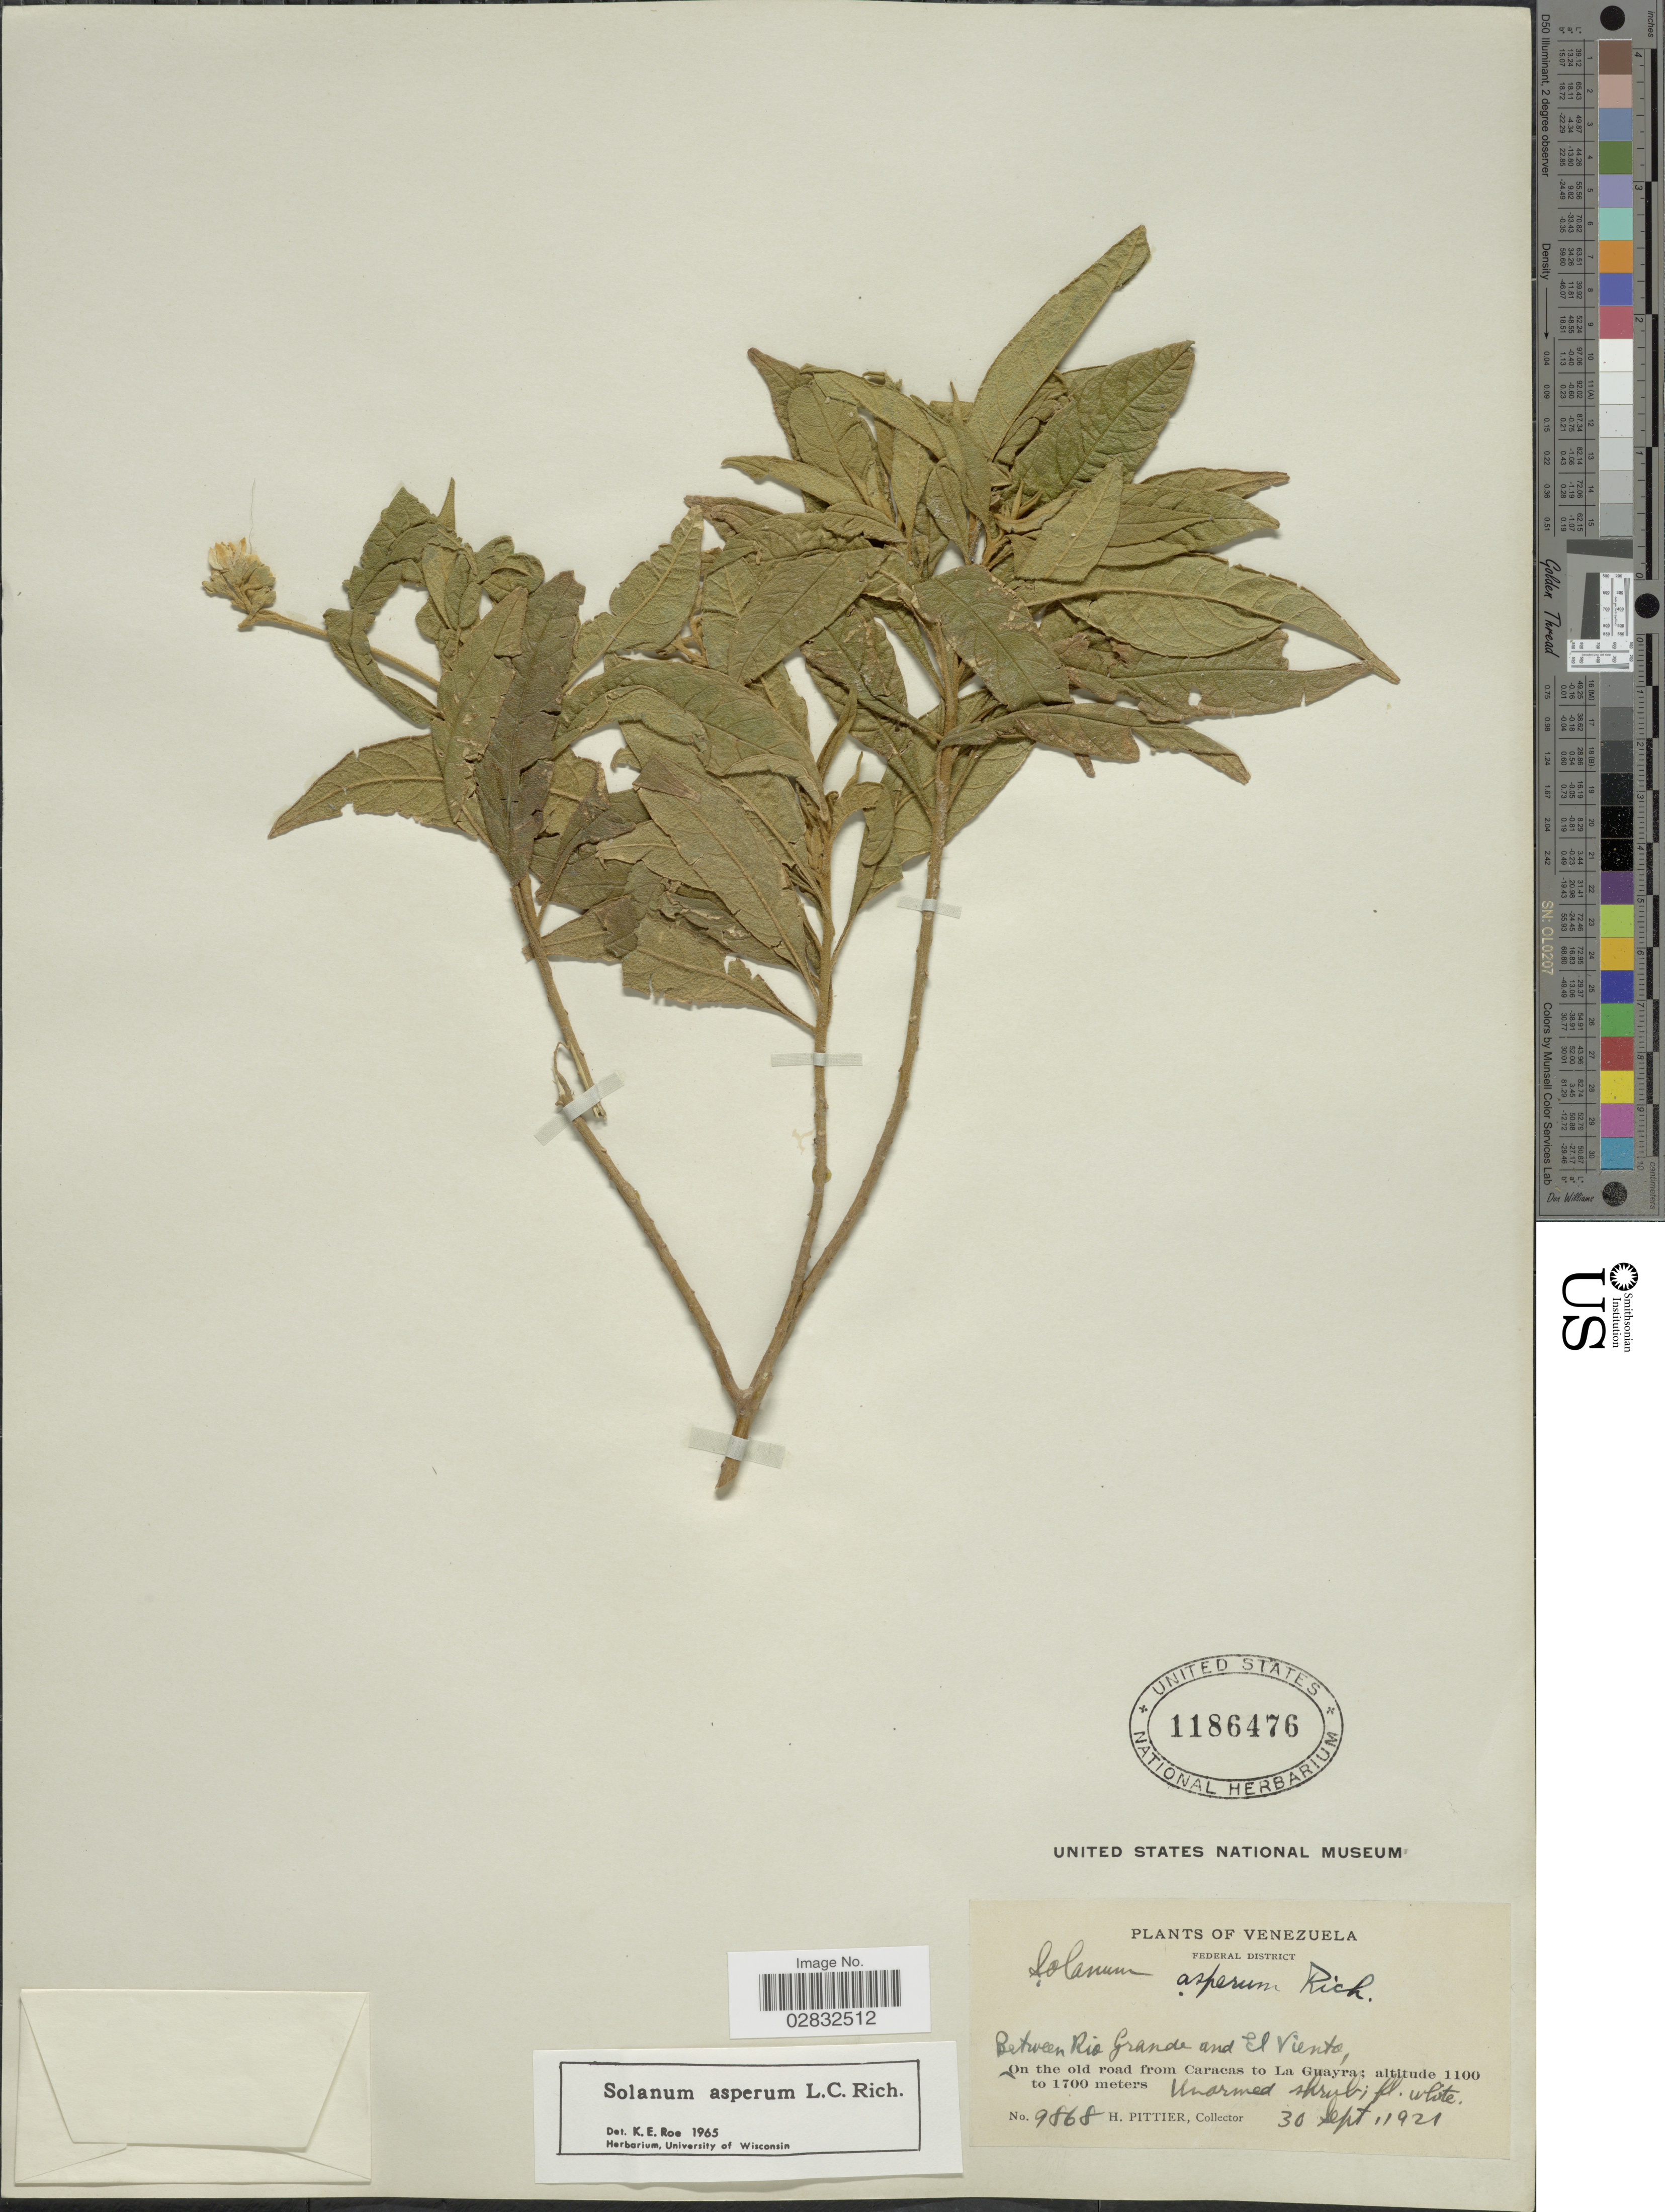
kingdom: Plantae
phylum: Tracheophyta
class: Magnoliopsida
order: Solanales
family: Solanaceae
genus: Solanum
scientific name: Solanum asperum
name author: Rich.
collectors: H. F. Pittier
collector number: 9868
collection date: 1921-09-30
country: Venezuela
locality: Federal District, Between Rio Grande and El Viento, On the old road from Caracas to La Guayra.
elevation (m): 1100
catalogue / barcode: US 1186476